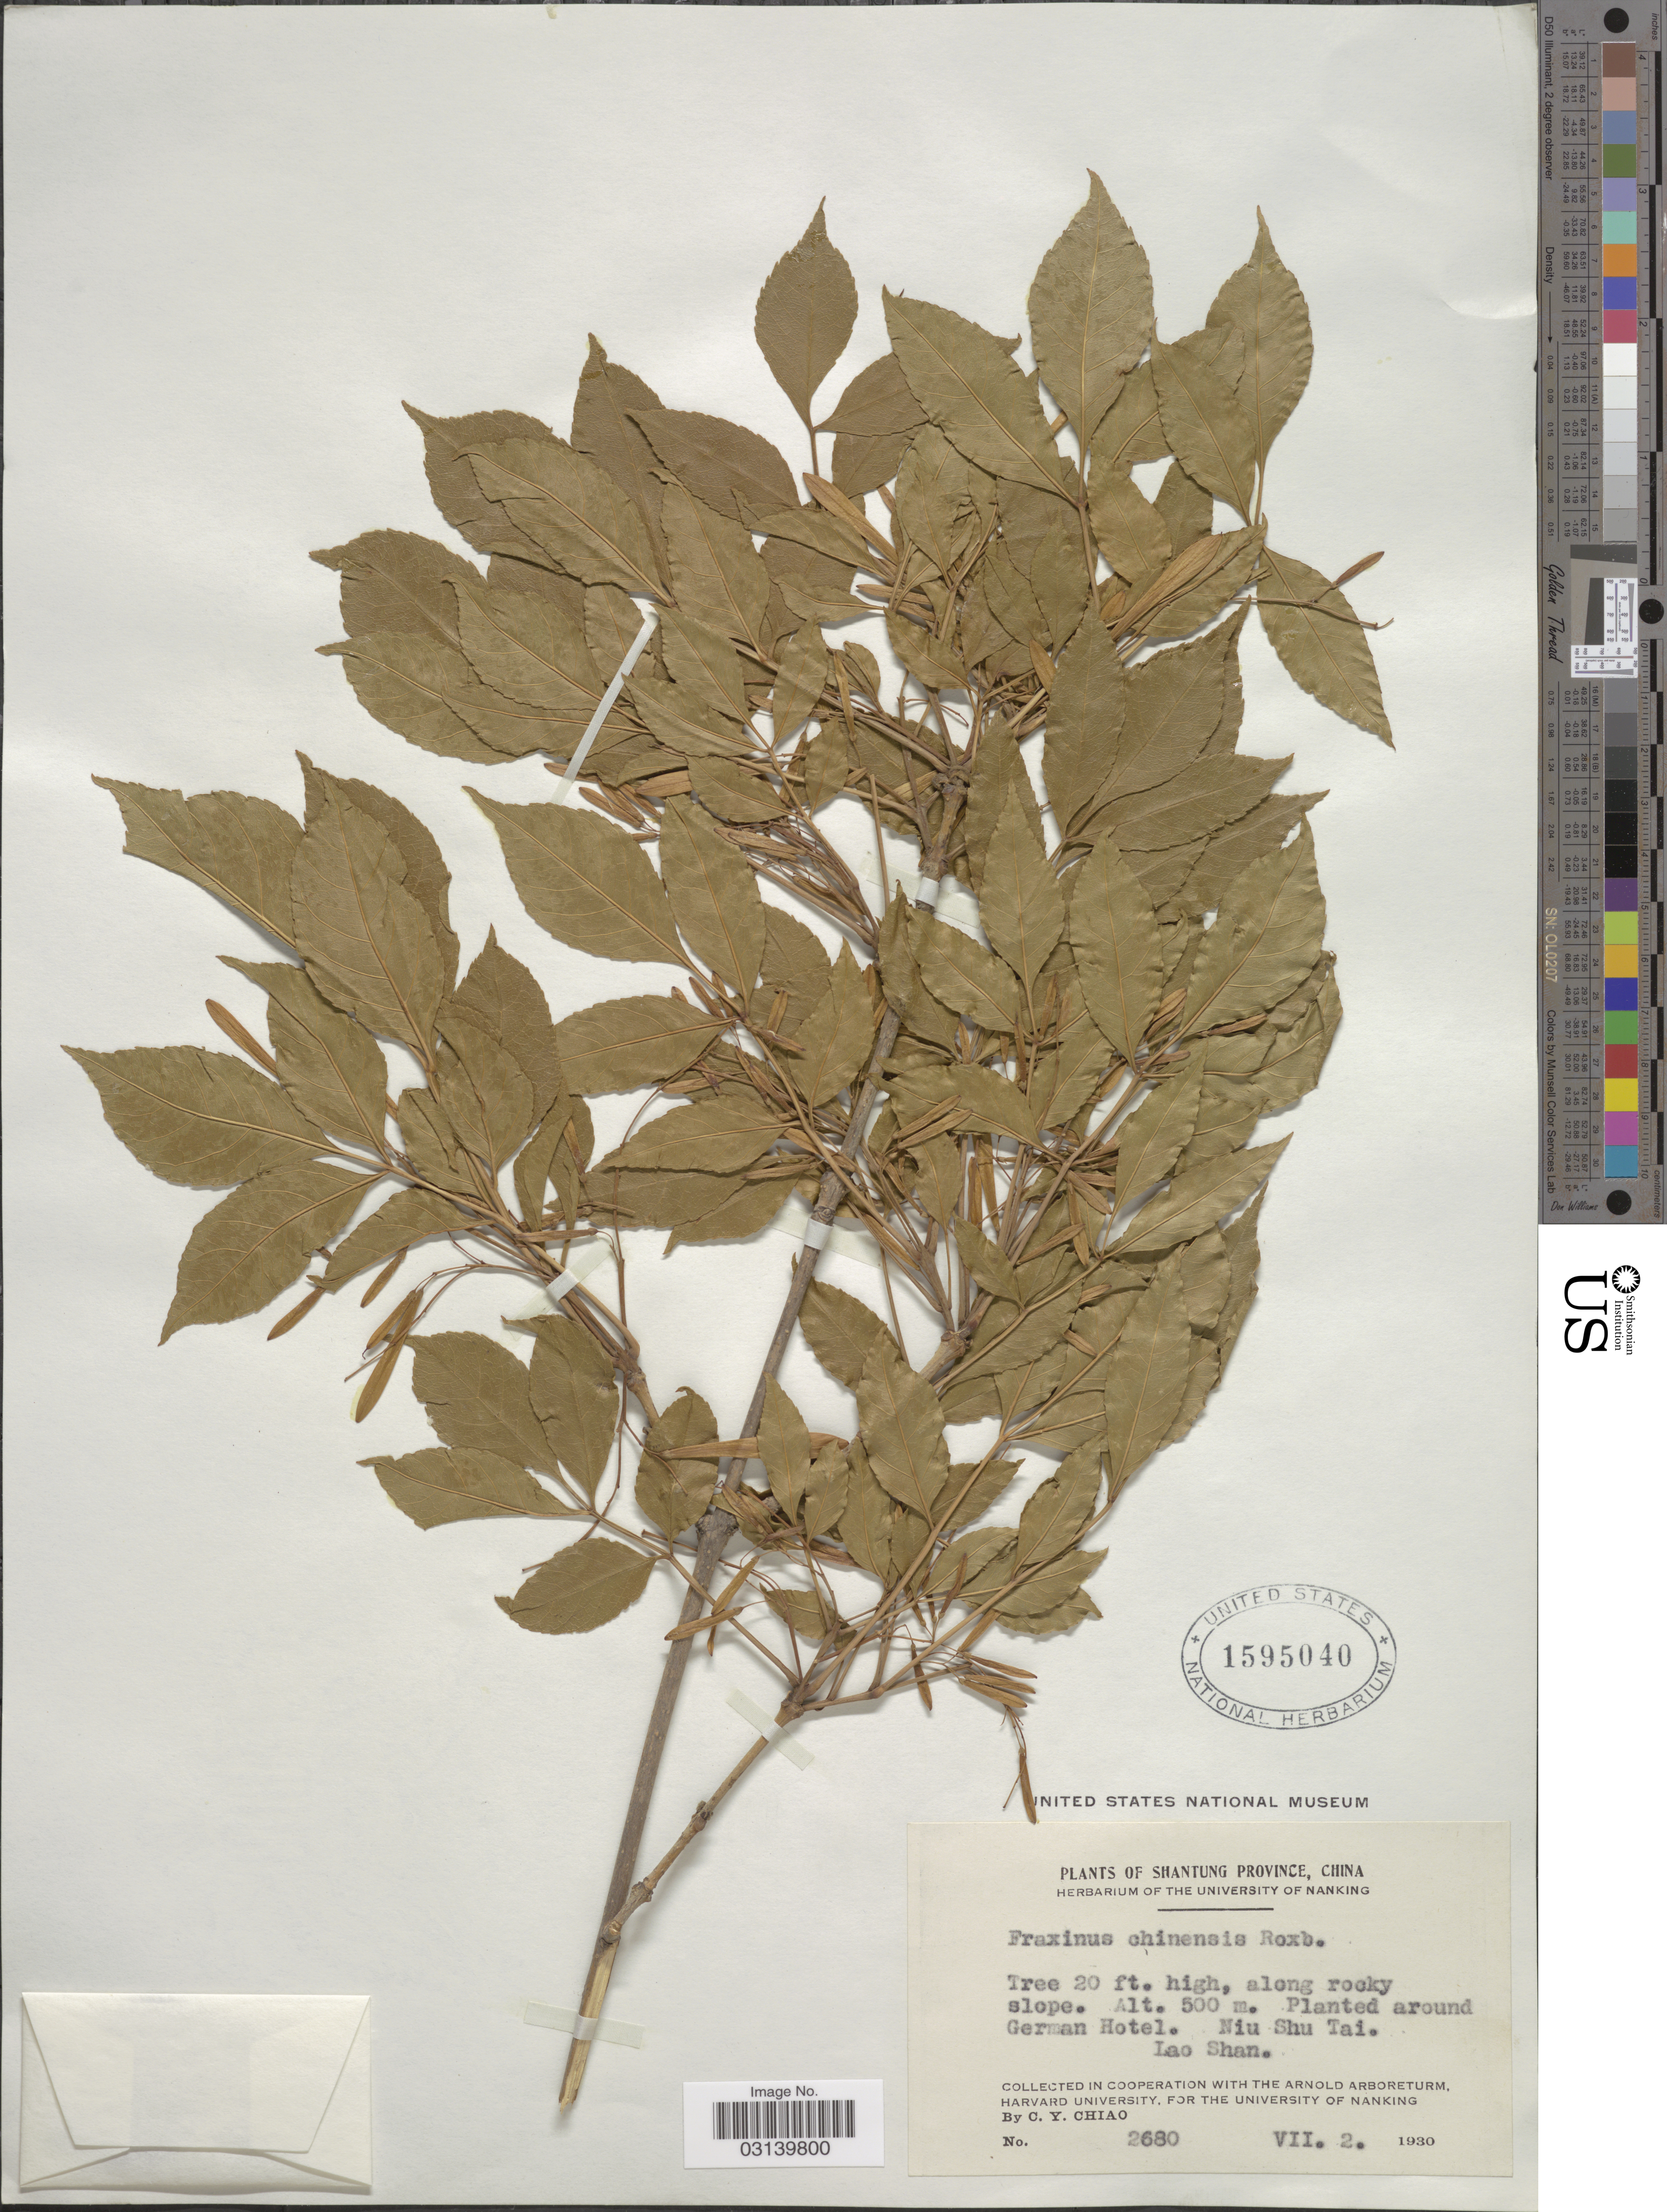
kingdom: Plantae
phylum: Tracheophyta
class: Magnoliopsida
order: Lamiales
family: Oleaceae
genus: Fraxinus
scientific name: Fraxinus chinensis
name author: Roxb.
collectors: C. Y. Chiao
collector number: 2680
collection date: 1930-07-02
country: China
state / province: Shandong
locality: Shantung Province, around German Hotel. Niu Shu Tai. Lao Shan.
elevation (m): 500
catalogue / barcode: US 1595040